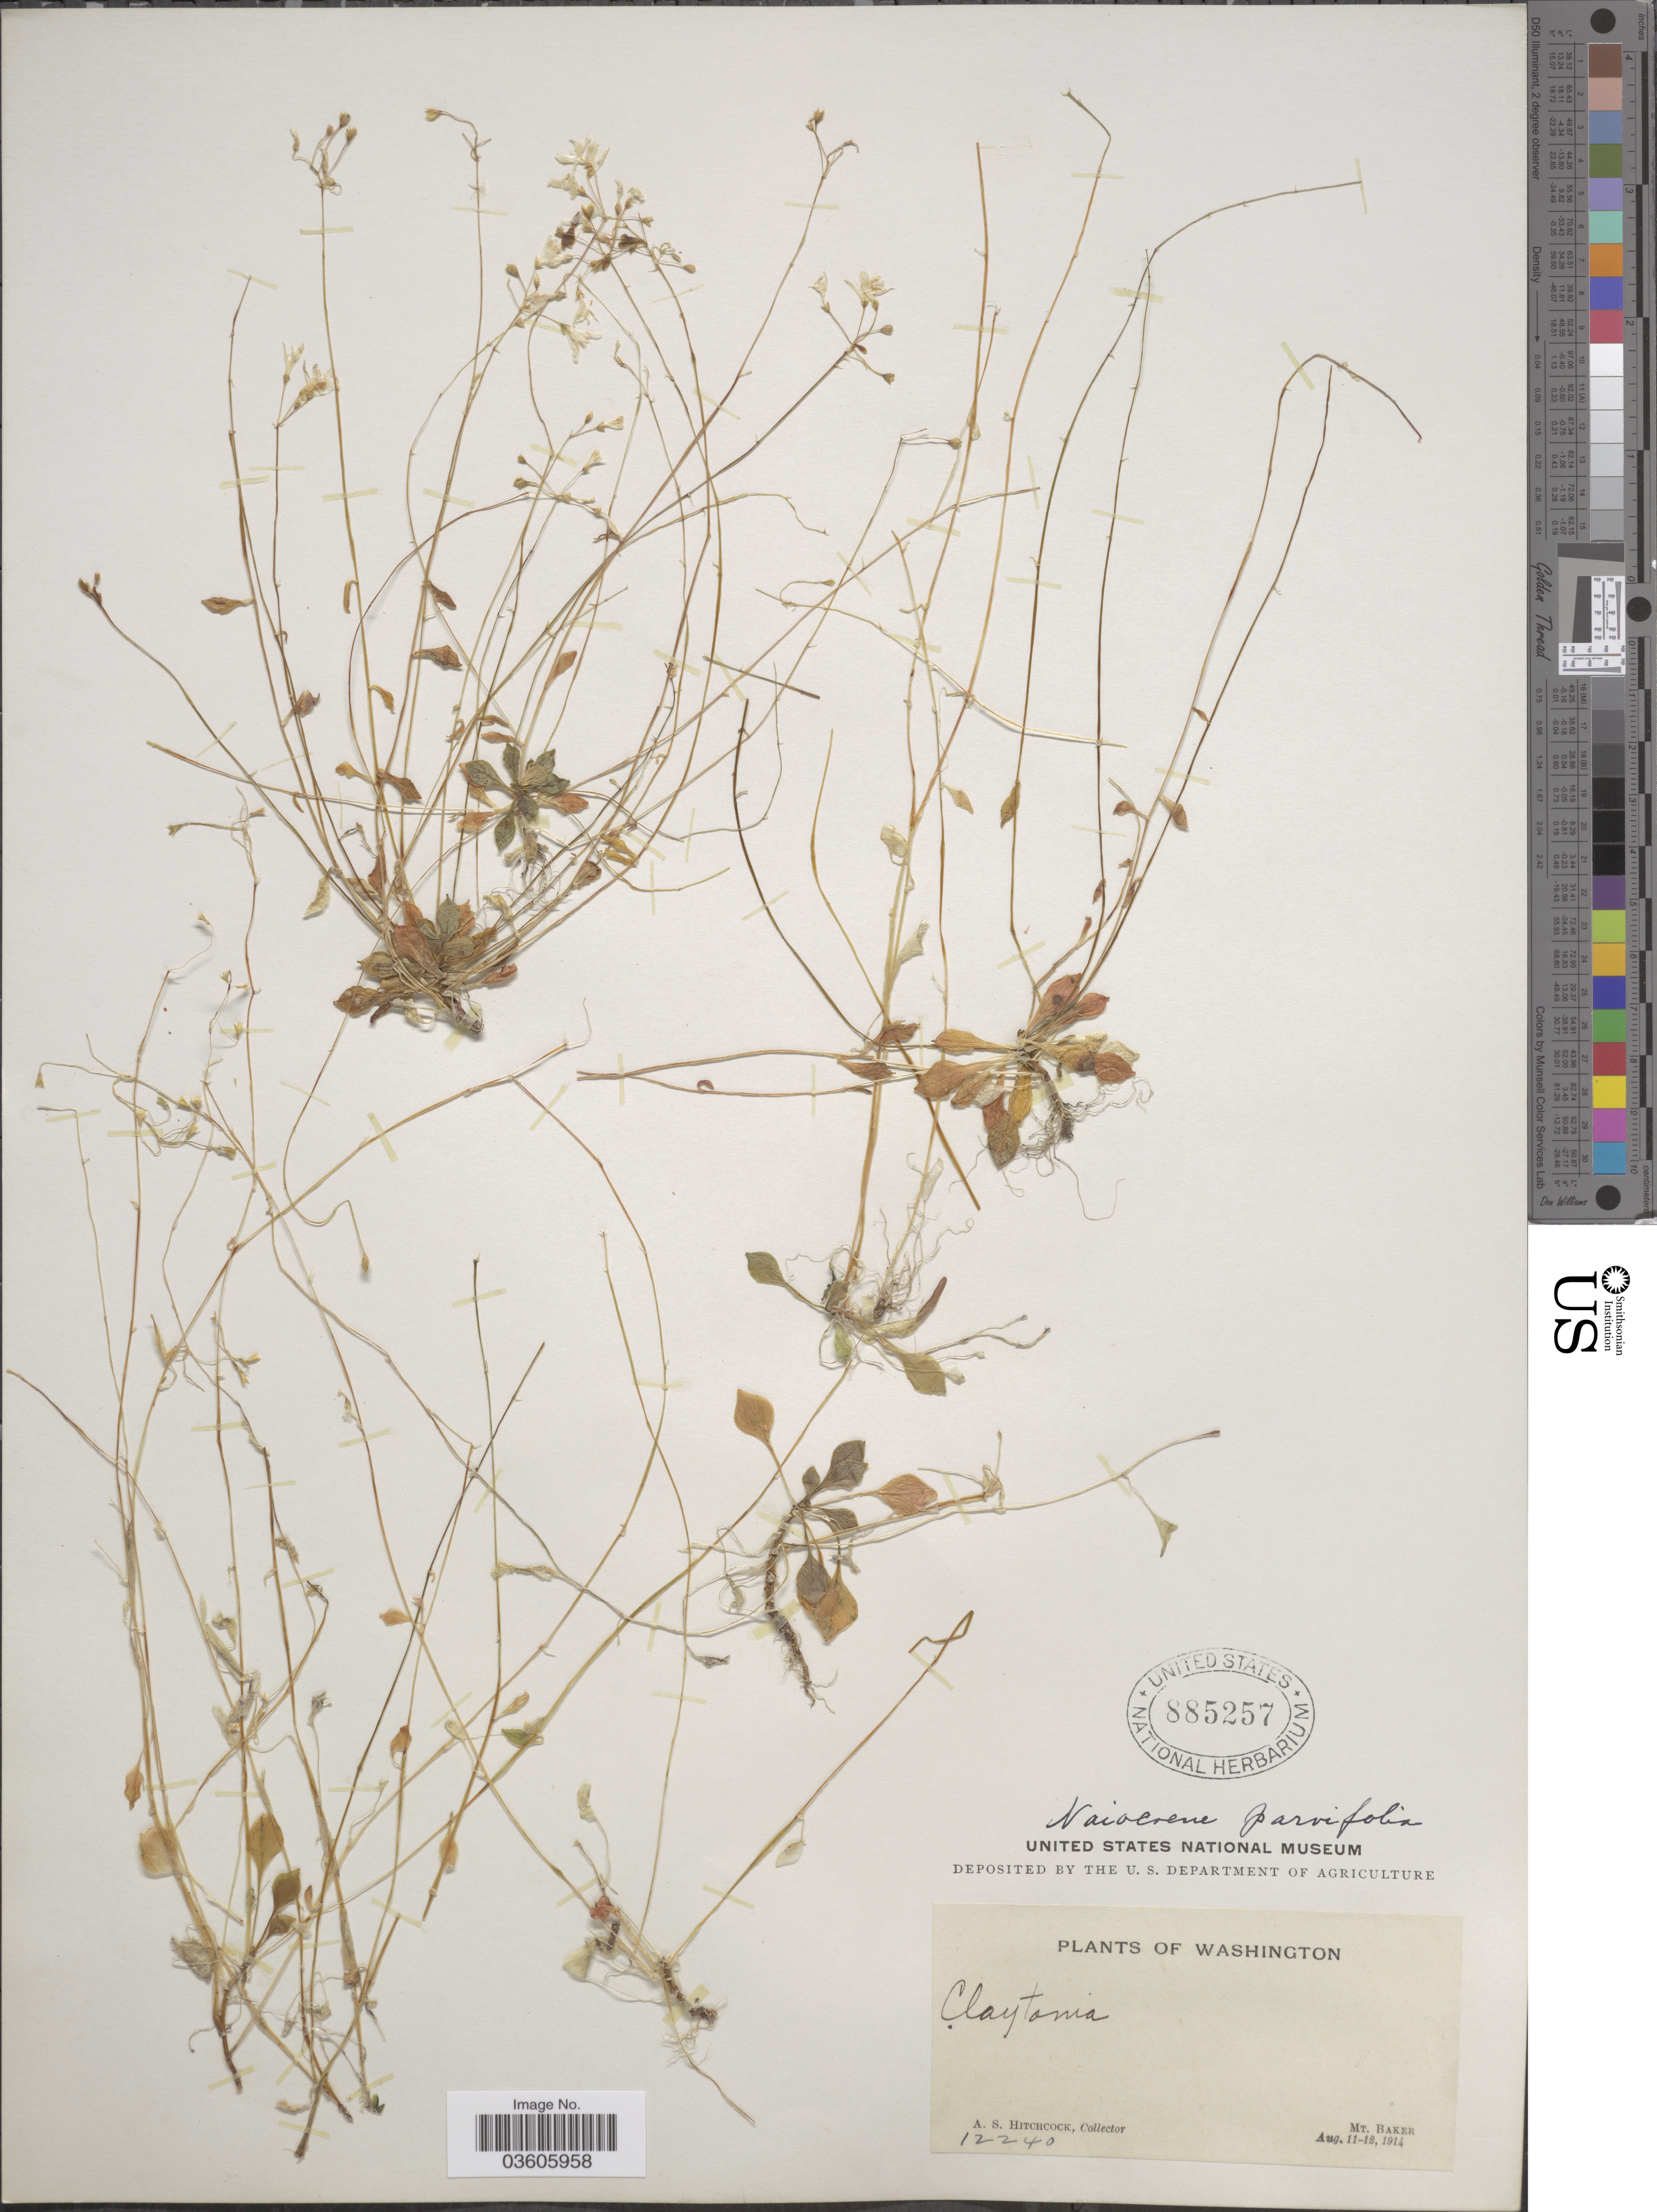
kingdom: Plantae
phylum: Tracheophyta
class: Magnoliopsida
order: Caryophyllales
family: Montiaceae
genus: Montia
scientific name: Montia parvifolia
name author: (Moc. ex DC.) Greene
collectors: A. S. Hitchcock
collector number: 12240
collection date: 1914-08-11/1914-08-12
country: United States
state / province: Washington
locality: Mt. Baker.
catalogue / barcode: US 885257